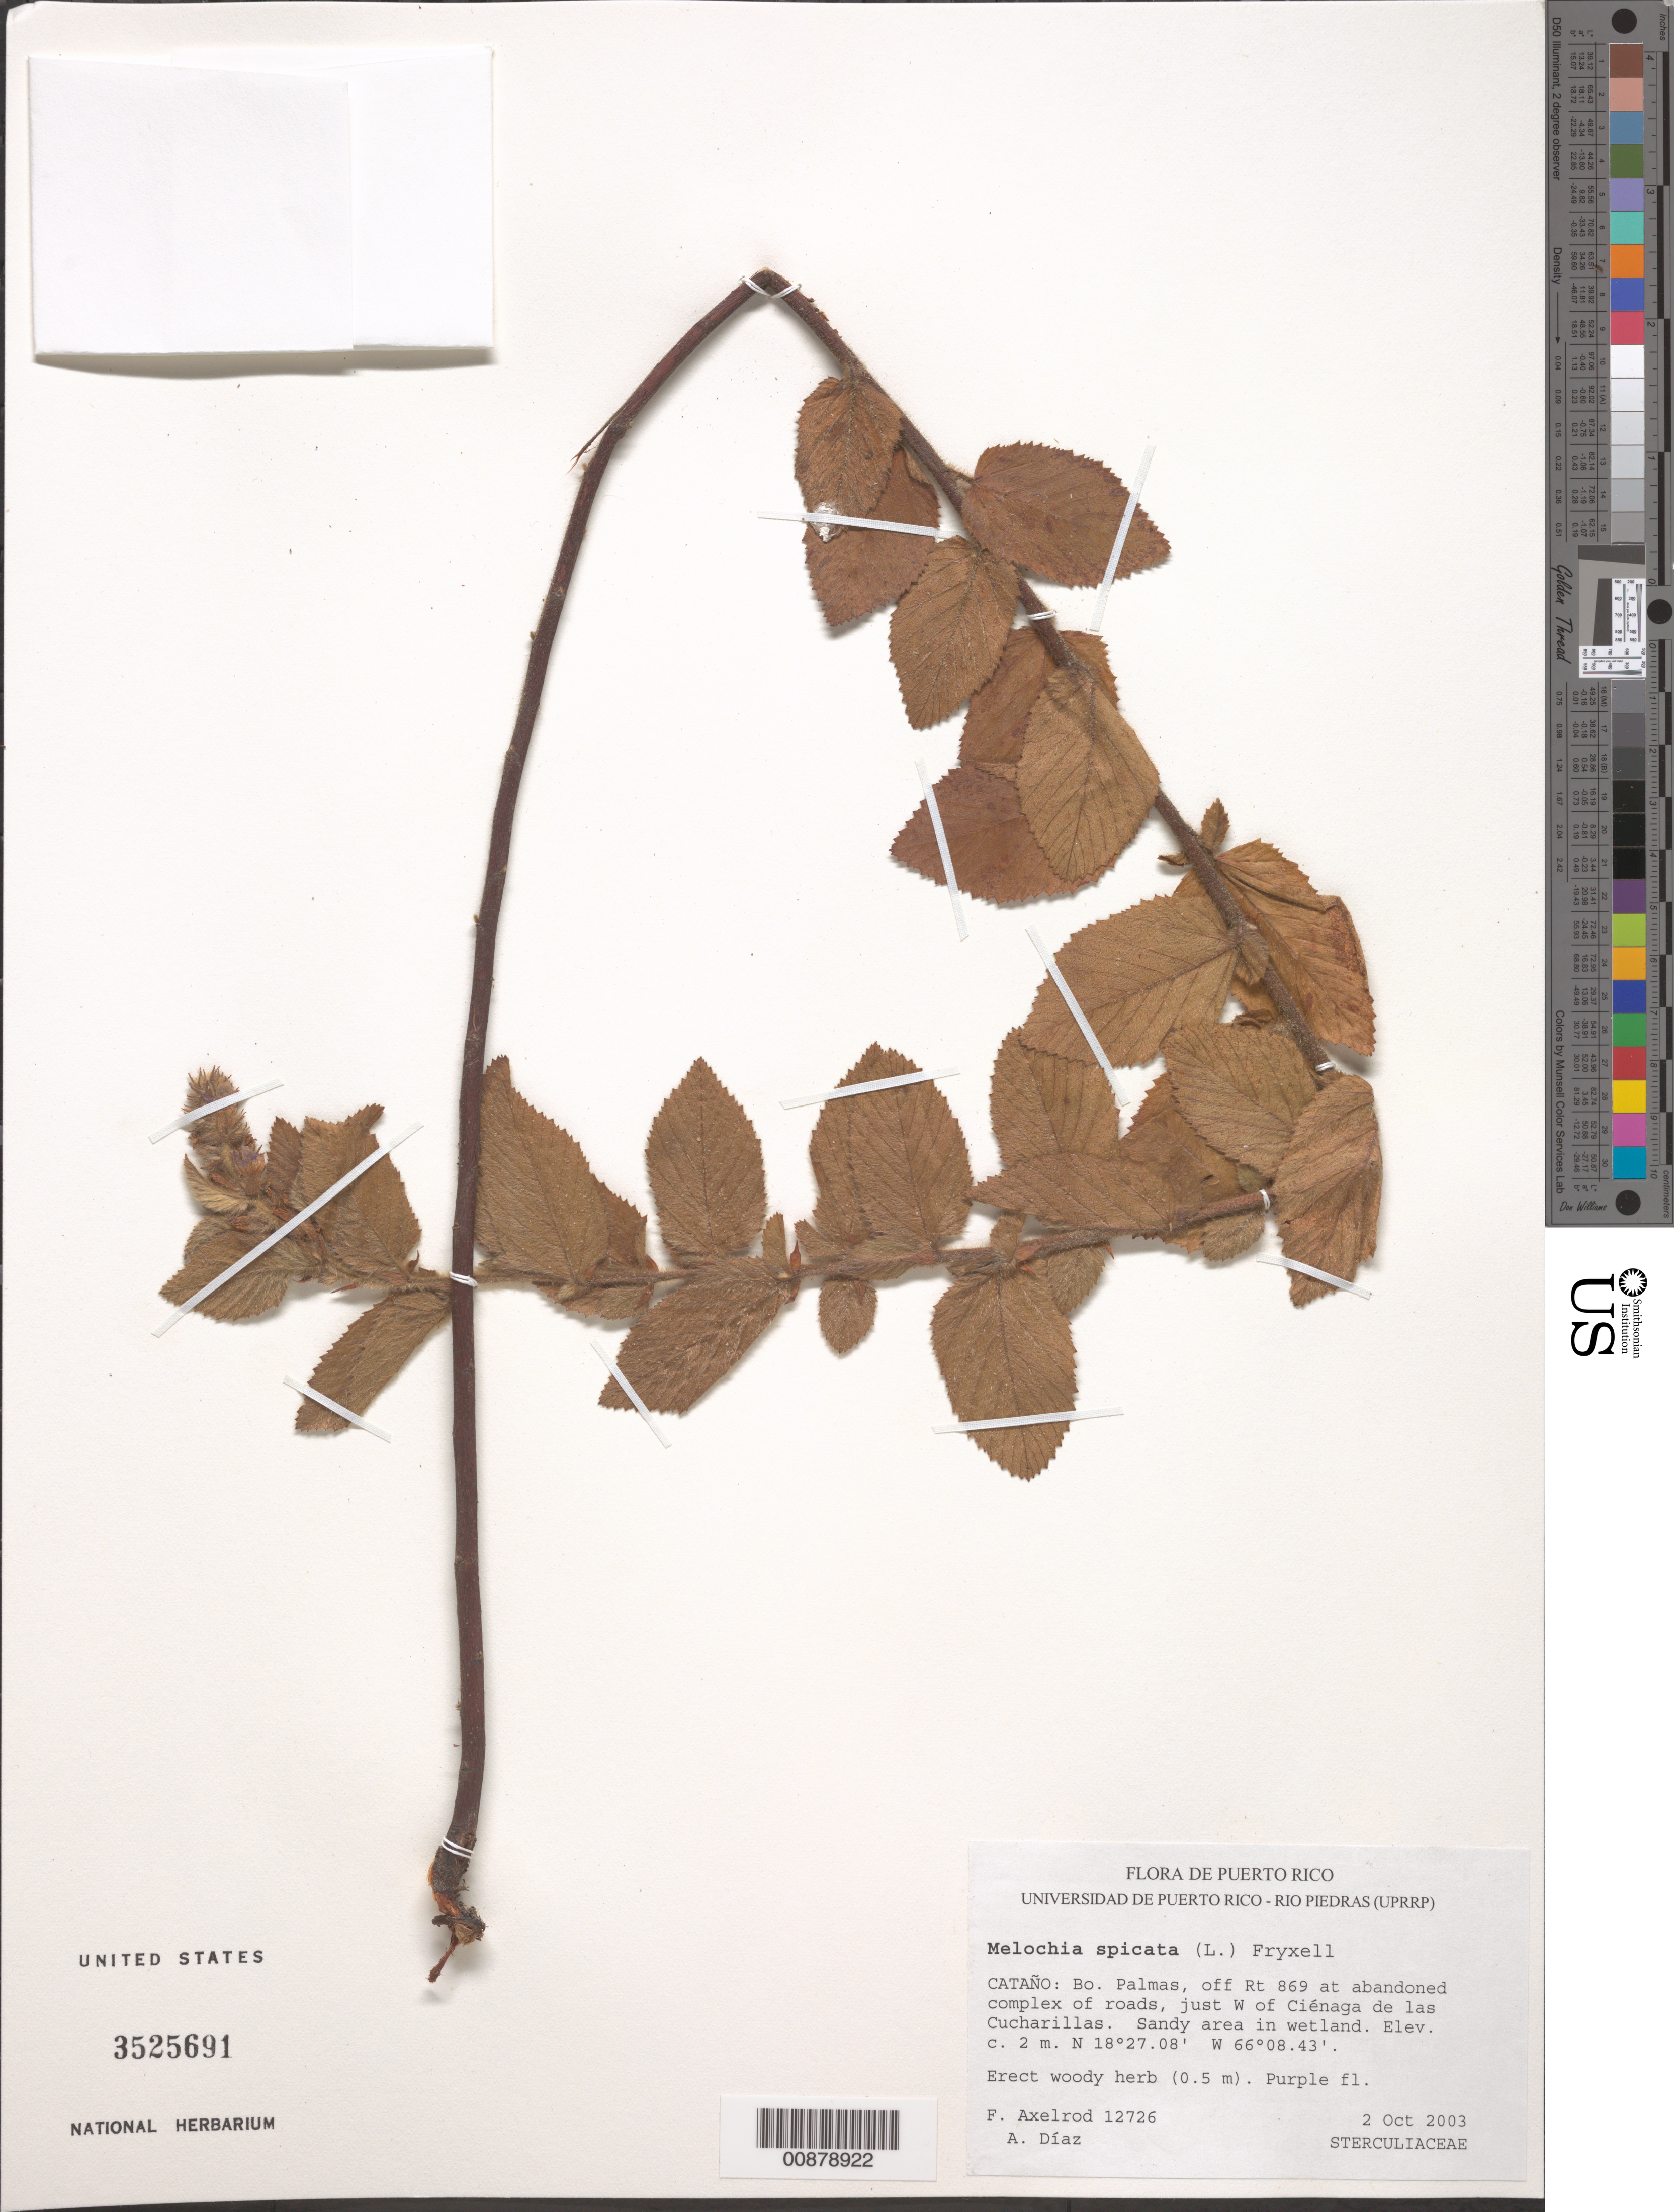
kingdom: Plantae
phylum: Tracheophyta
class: Magnoliopsida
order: Malvales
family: Malvaceae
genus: Melochia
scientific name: Melochia spicata var. spicata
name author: (L.) Fryxell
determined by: Dorr, L. J., (BOT), Smithsonian Institution - National Museum of Natural History (UNITED STATES)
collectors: F. S. Axelrod & A. Díaz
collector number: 12726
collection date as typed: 02 Oct 2003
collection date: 2003-10-02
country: Puerto Rico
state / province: Cataño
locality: Bo. Palmas, off Rt. 869 at abandoned complex of roads, just W of Ciénaga de las Cucharillas.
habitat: Sandy area in wetland.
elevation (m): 2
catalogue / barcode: US 3525691